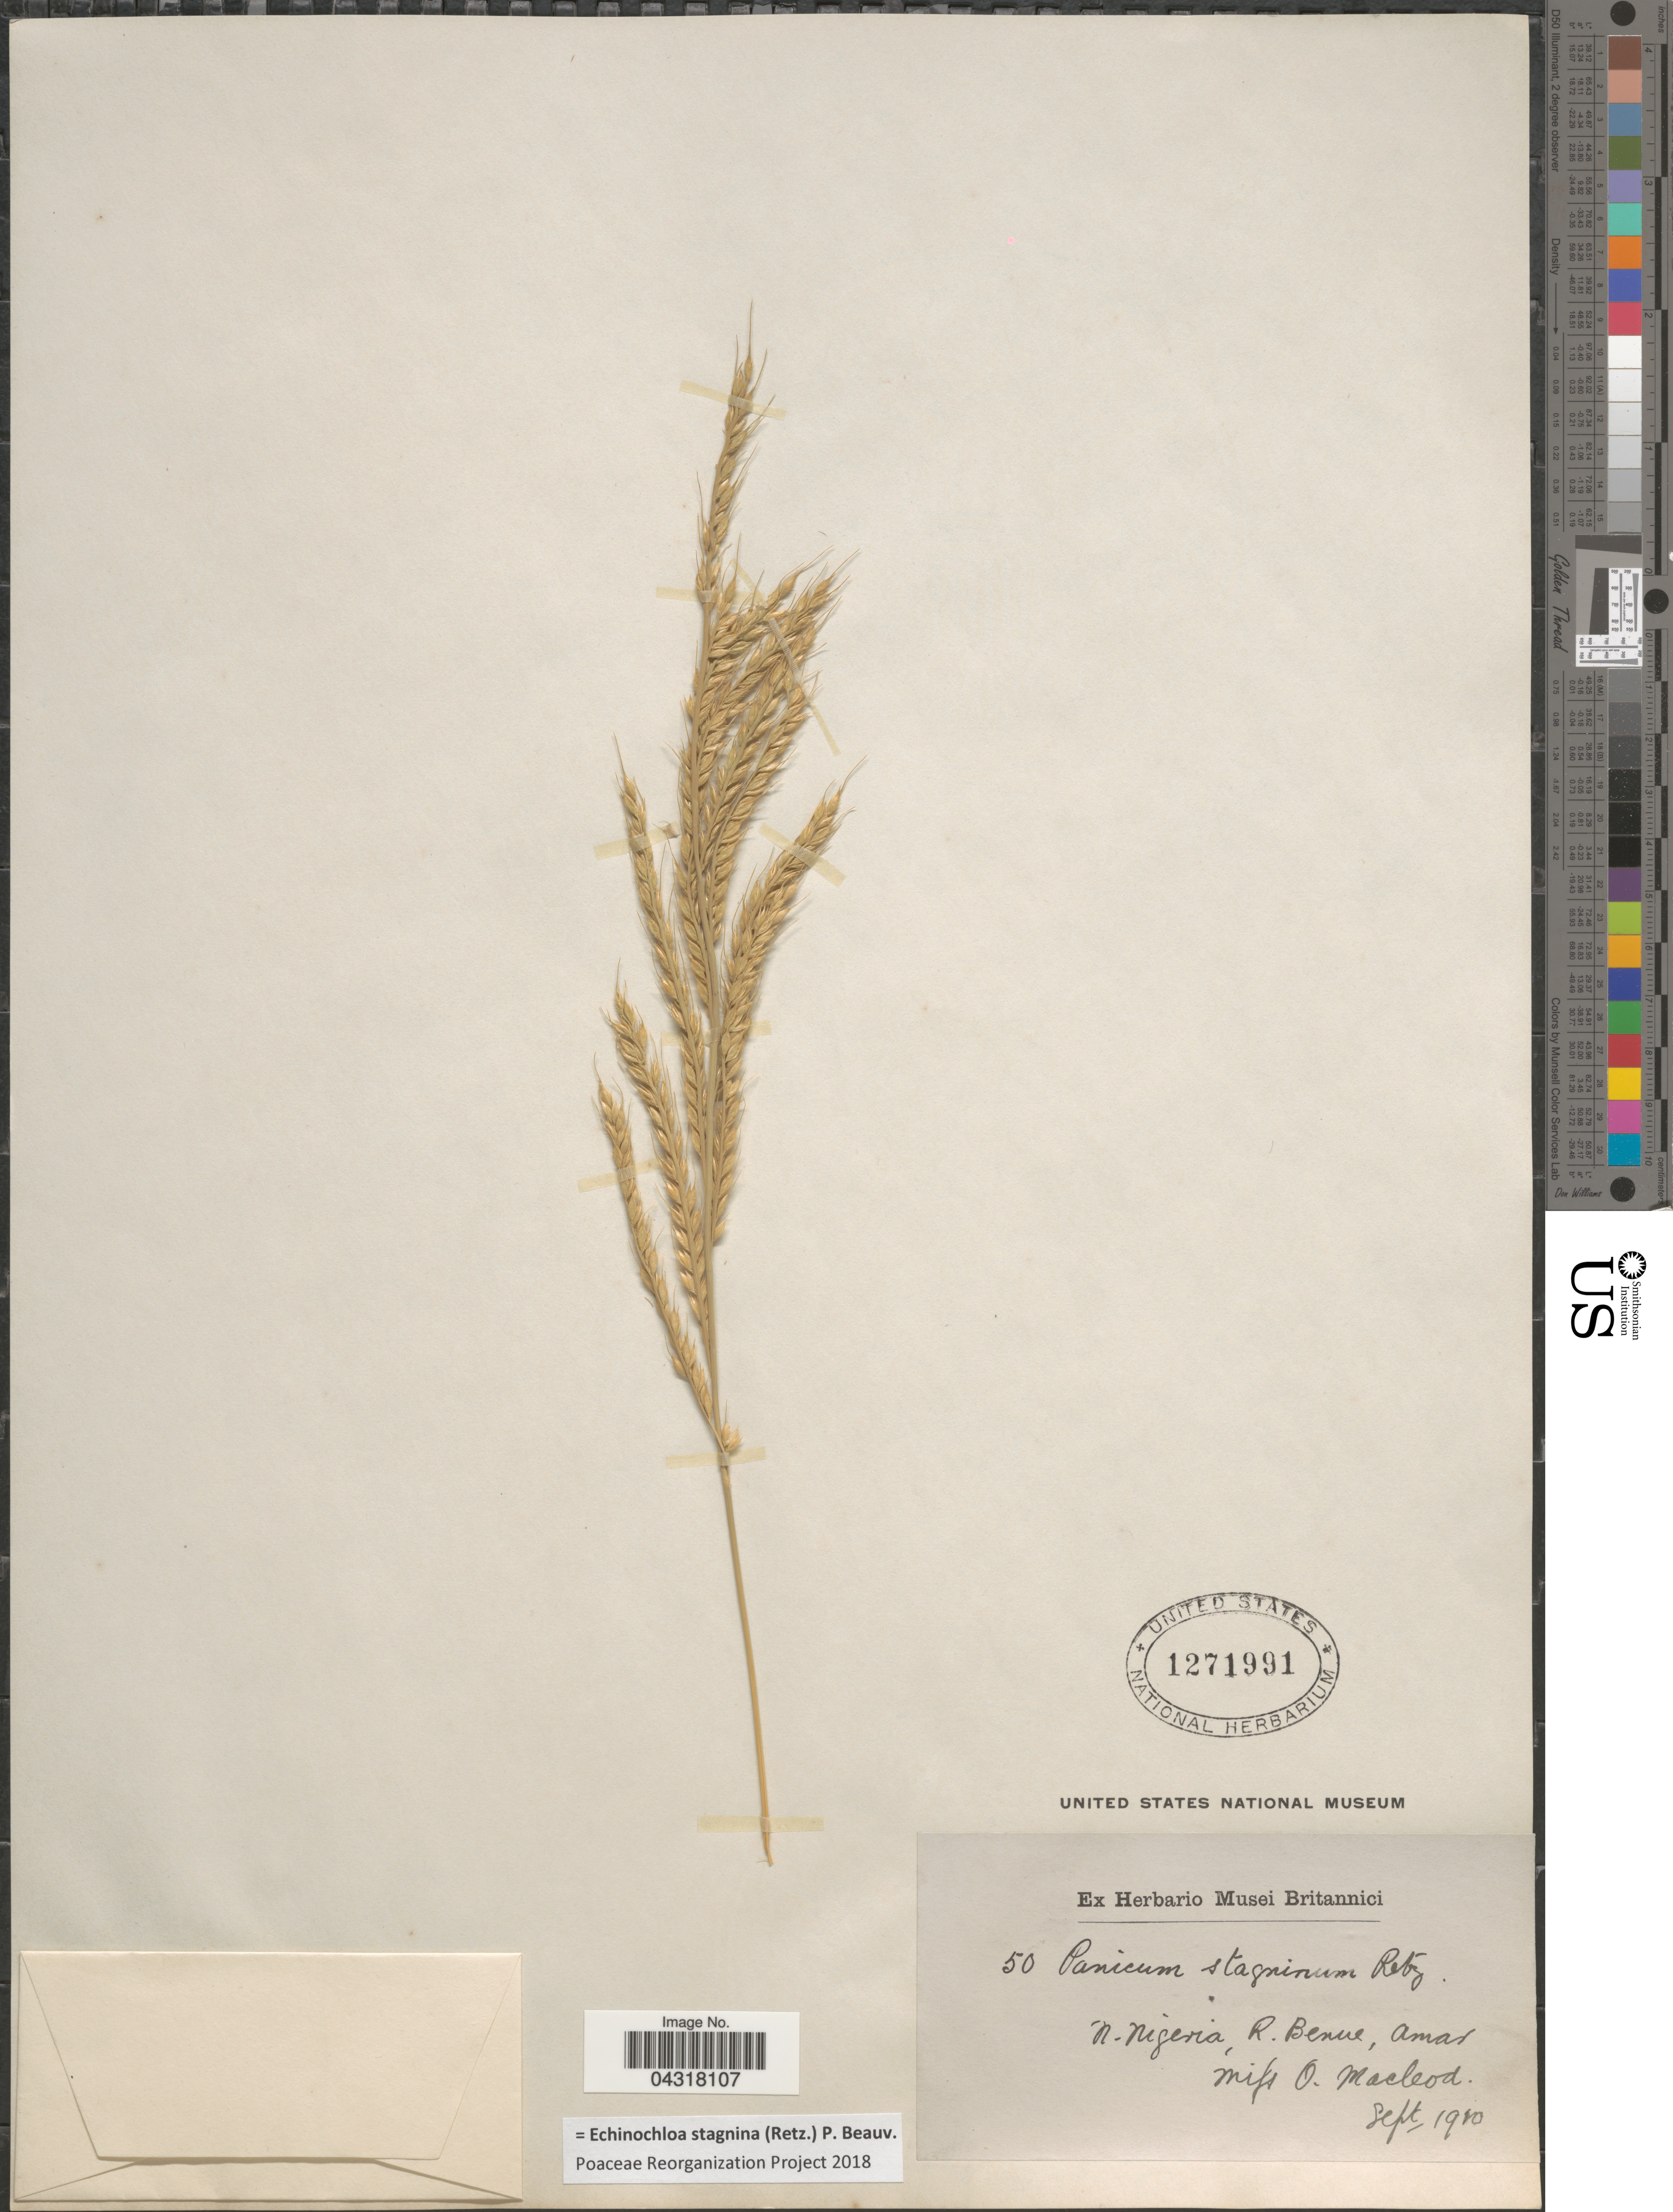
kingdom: Plantae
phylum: Tracheophyta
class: Liliopsida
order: Poales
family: Poaceae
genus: Echinochloa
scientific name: Echinochloa stagnina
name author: (Retz.) P. Beauv.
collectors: O. Macleod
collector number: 50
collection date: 1910-09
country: Nigeria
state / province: Benue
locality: N. Nigeria, R. Benue, Amar.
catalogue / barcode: US 1271991